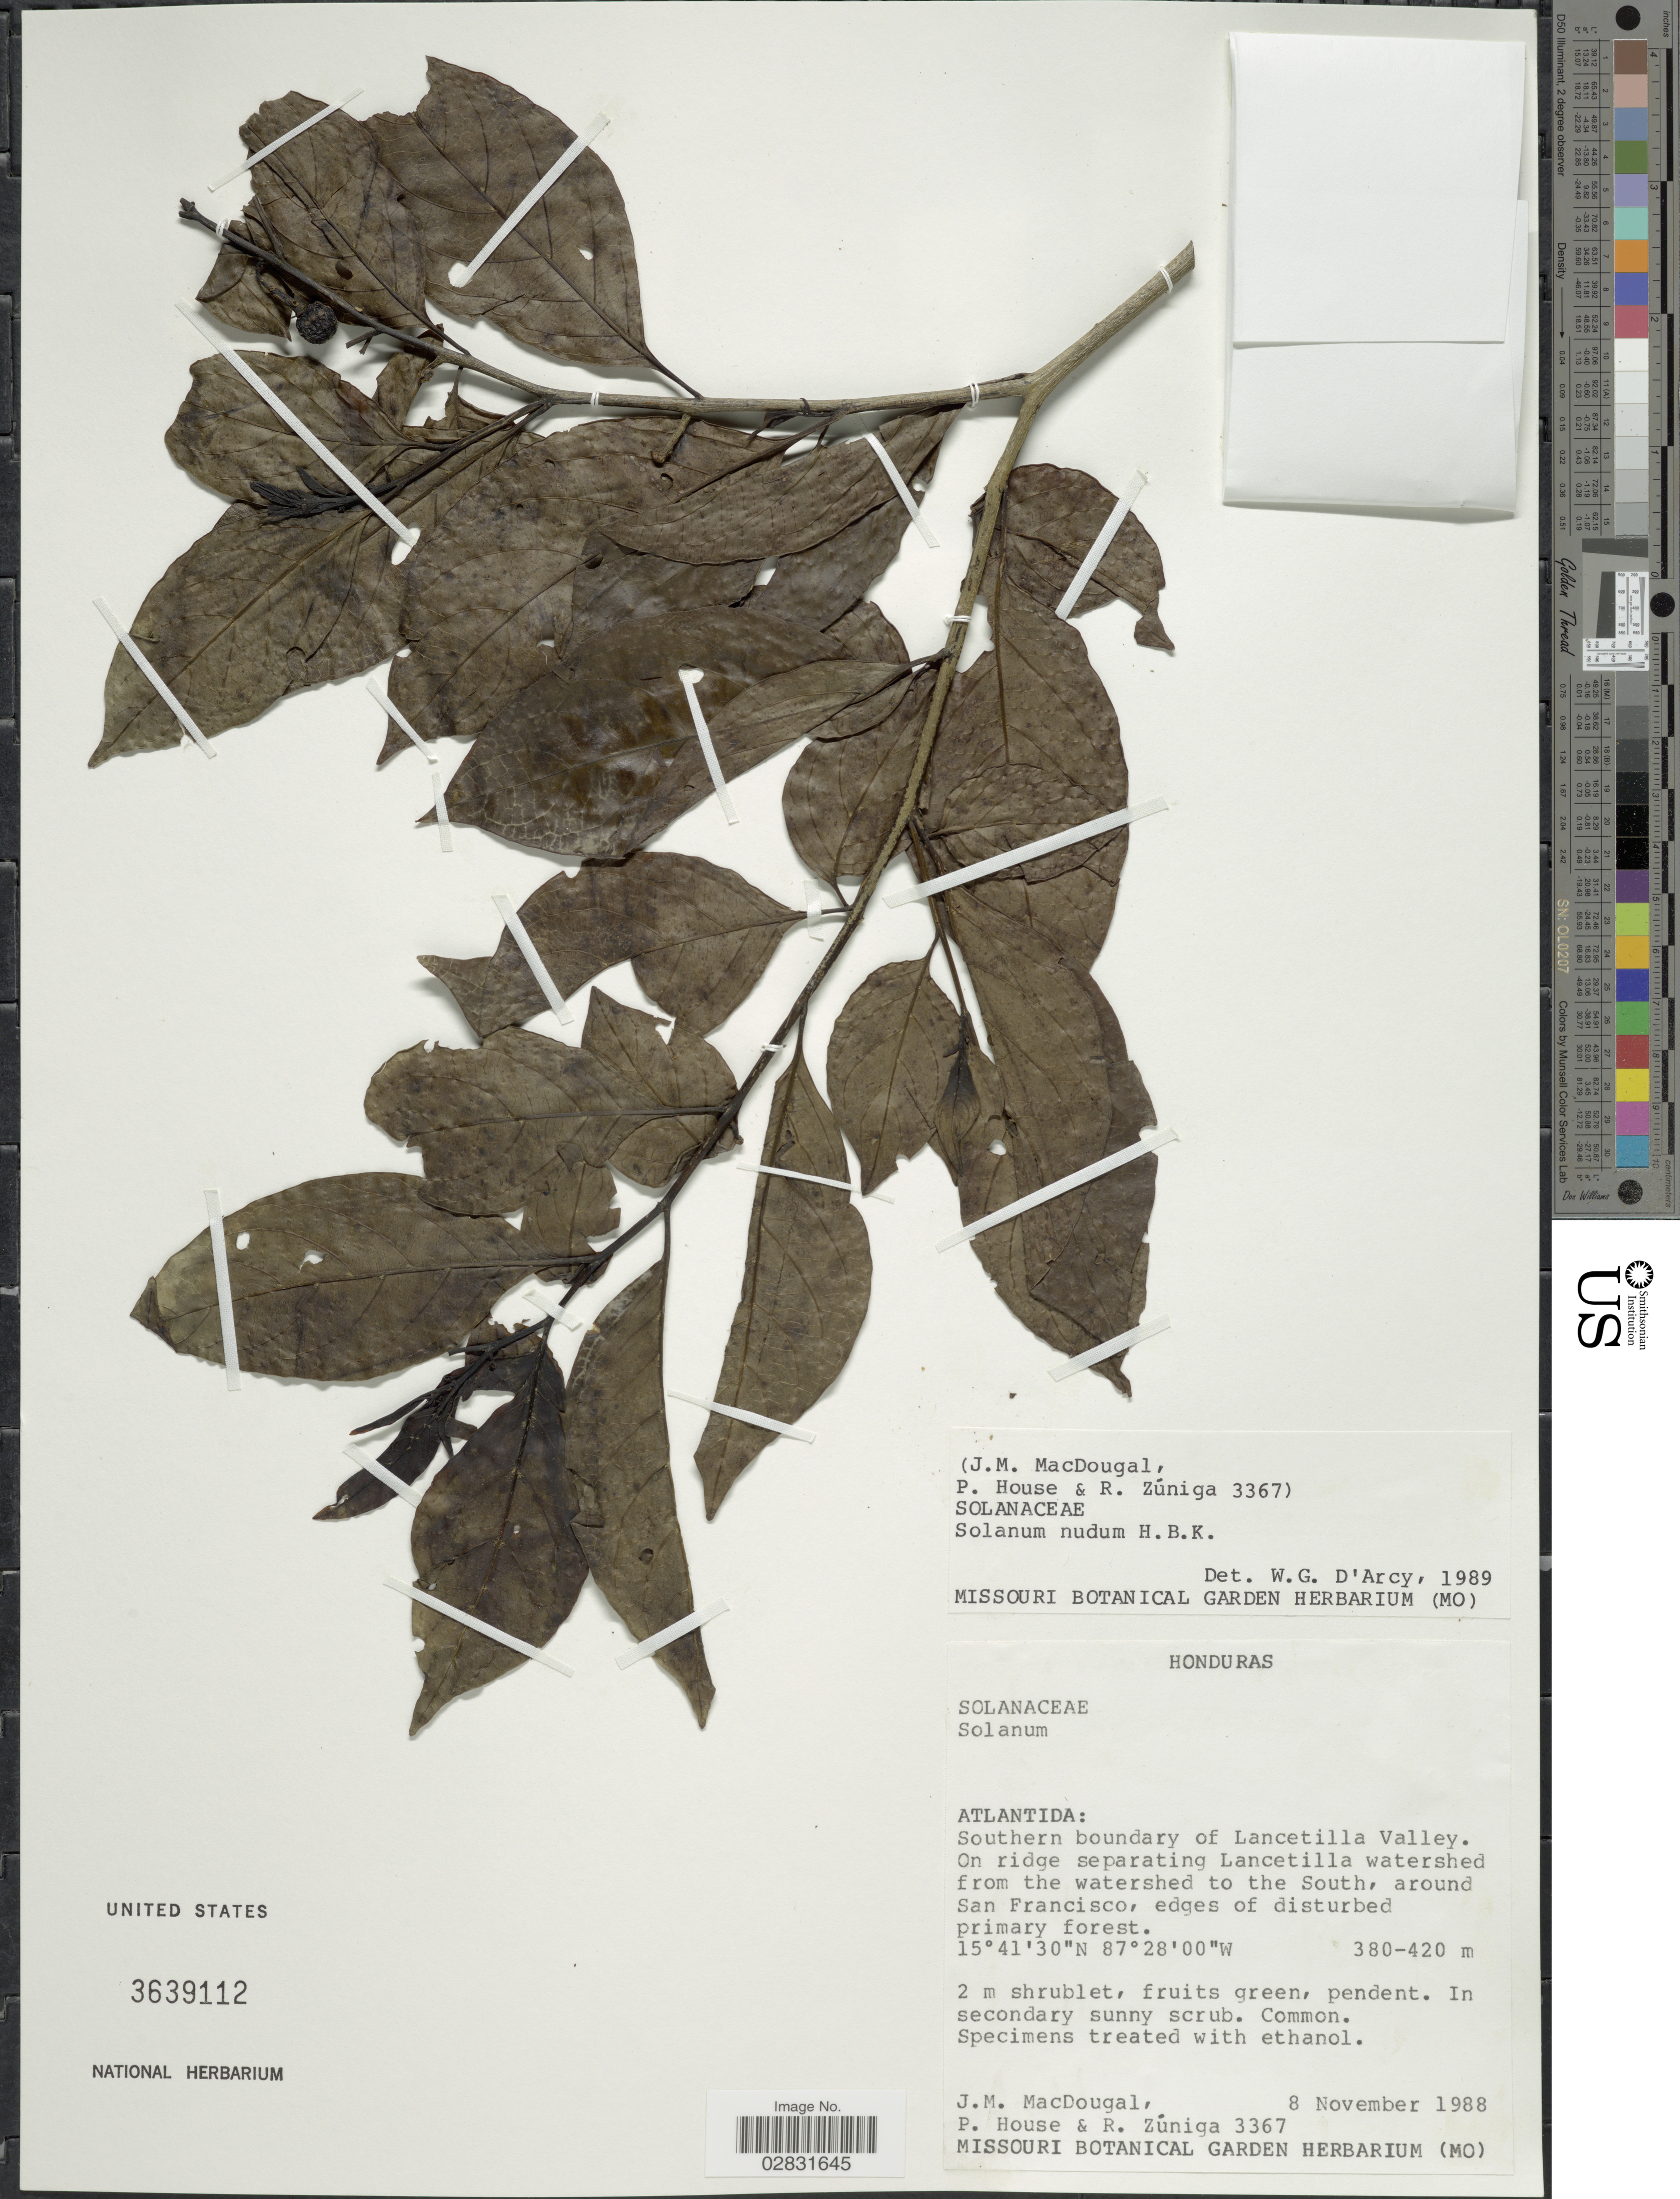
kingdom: Plantae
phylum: Tracheophyta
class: Magnoliopsida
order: Solanales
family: Solanaceae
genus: Solanum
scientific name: Solanum nudum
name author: Humb. & Bonpl. ex Dunal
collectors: J. M. MacDougal, P. House & R. Zúñiga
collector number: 3367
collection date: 1988-11-08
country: Honduras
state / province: Atlántida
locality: Southern boundary of Lancetilla Valley. On ridge separating Lancetilla watershed from the watershed to the South, around San Francisco.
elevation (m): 380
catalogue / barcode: US 3639112